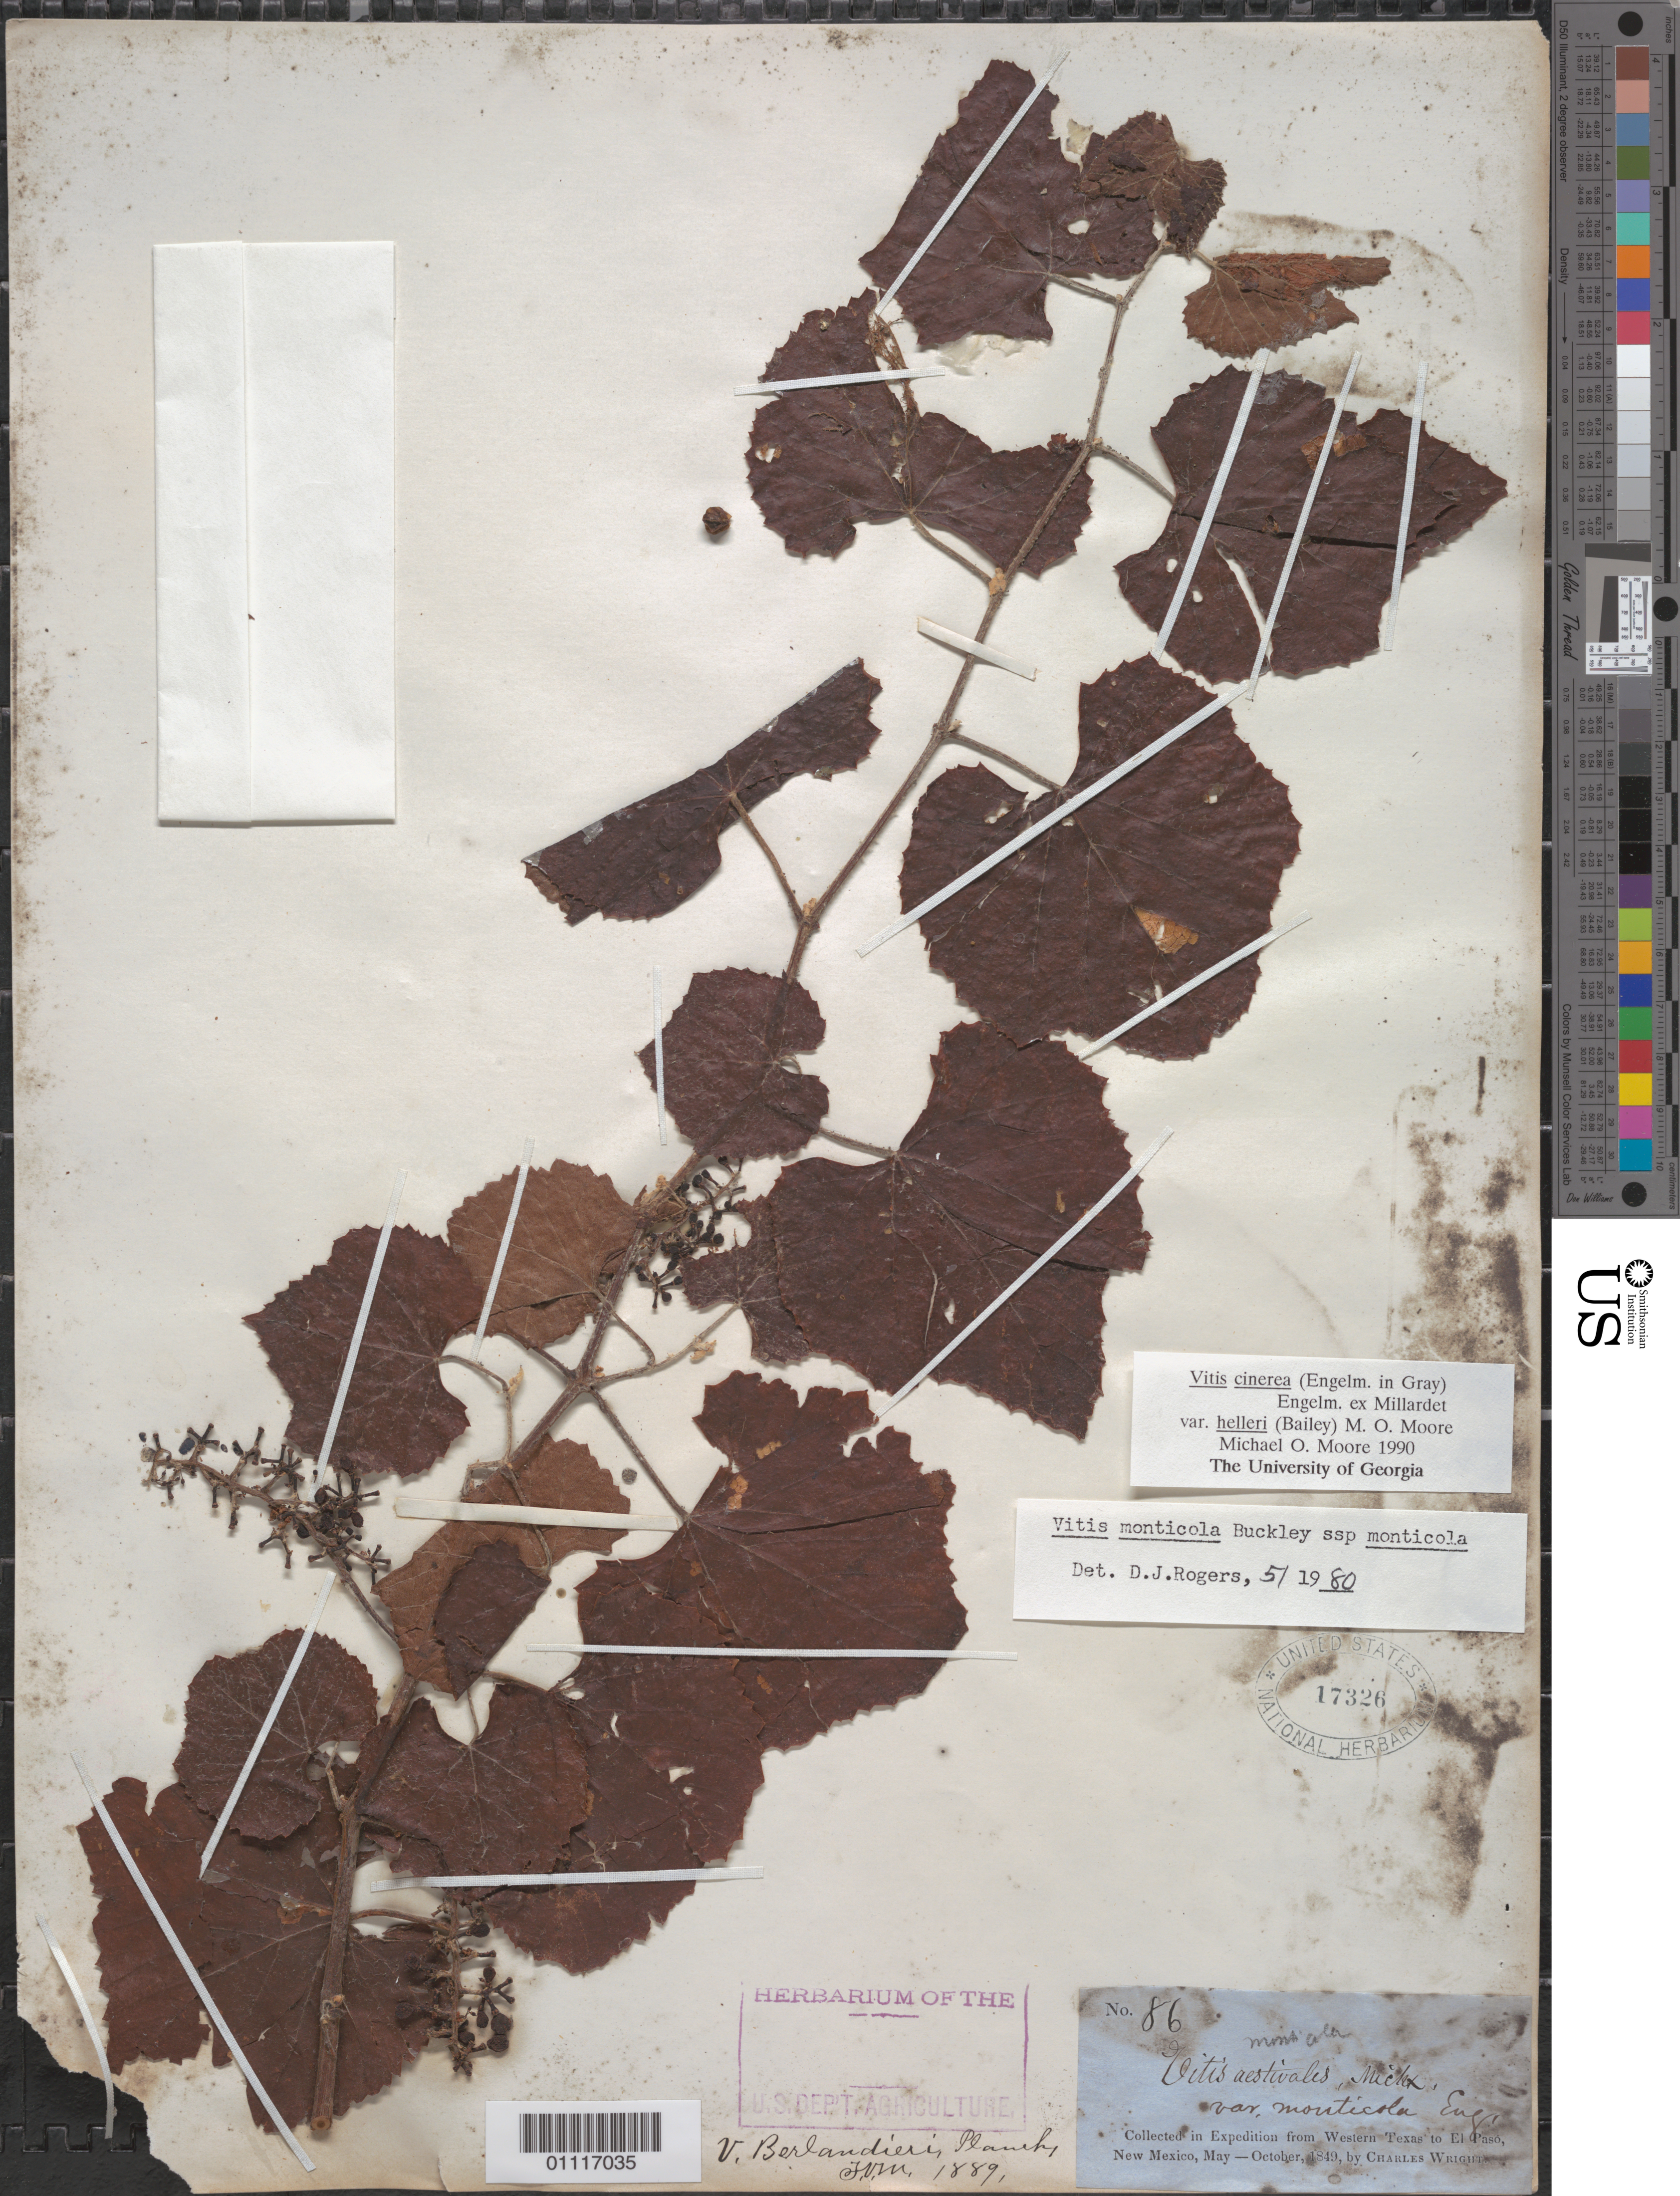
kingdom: Plantae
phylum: Tracheophyta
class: Magnoliopsida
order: Vitales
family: Vitaceae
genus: Vitis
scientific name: Vitis cinerea var. helleri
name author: (L.H. Bailey) M.O. Moore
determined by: Moore, M. O.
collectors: C. Wright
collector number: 86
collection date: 1849-05/1849-10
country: United States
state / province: New Mexico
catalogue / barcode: US 17326